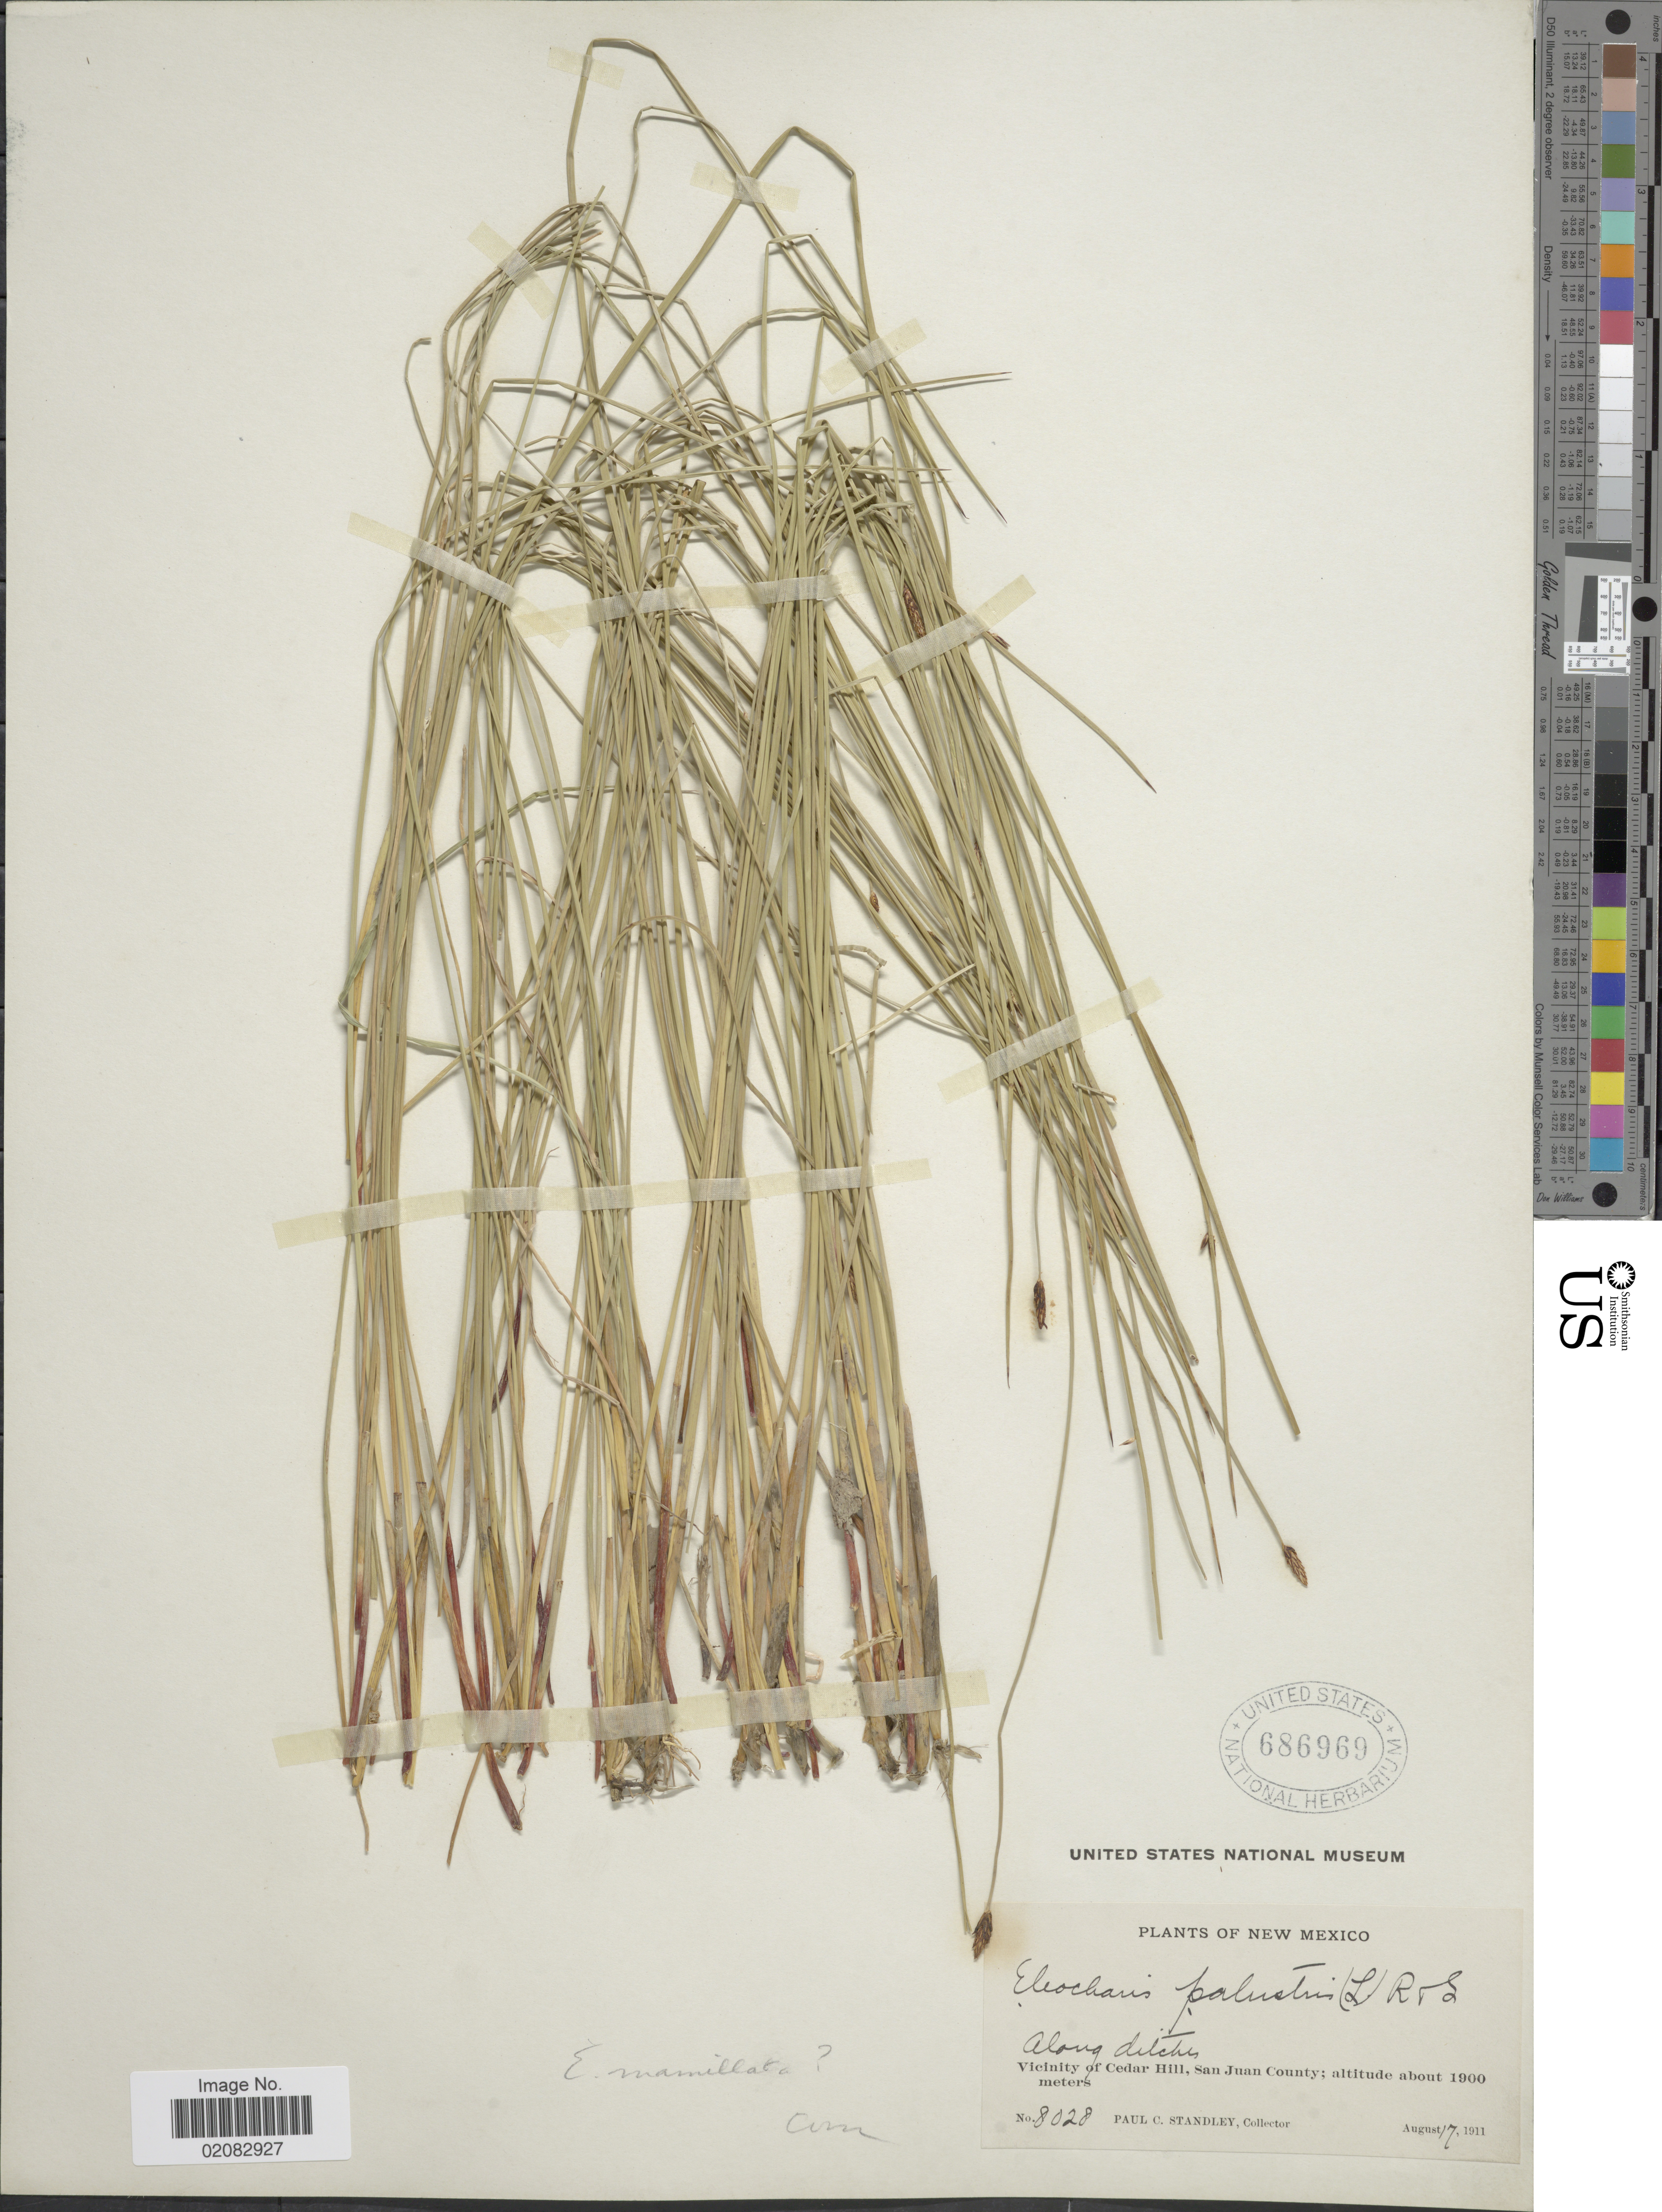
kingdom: Plantae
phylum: Tracheophyta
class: Liliopsida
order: Poales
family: Cyperaceae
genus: Eleocharis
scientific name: Eleocharis macrostachya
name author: Britton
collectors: P. C. Standley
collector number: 8028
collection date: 1911-08-17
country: United States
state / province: New Mexico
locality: Vicinity of Cedar Hill, San Juan County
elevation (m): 1900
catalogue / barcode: US 686969